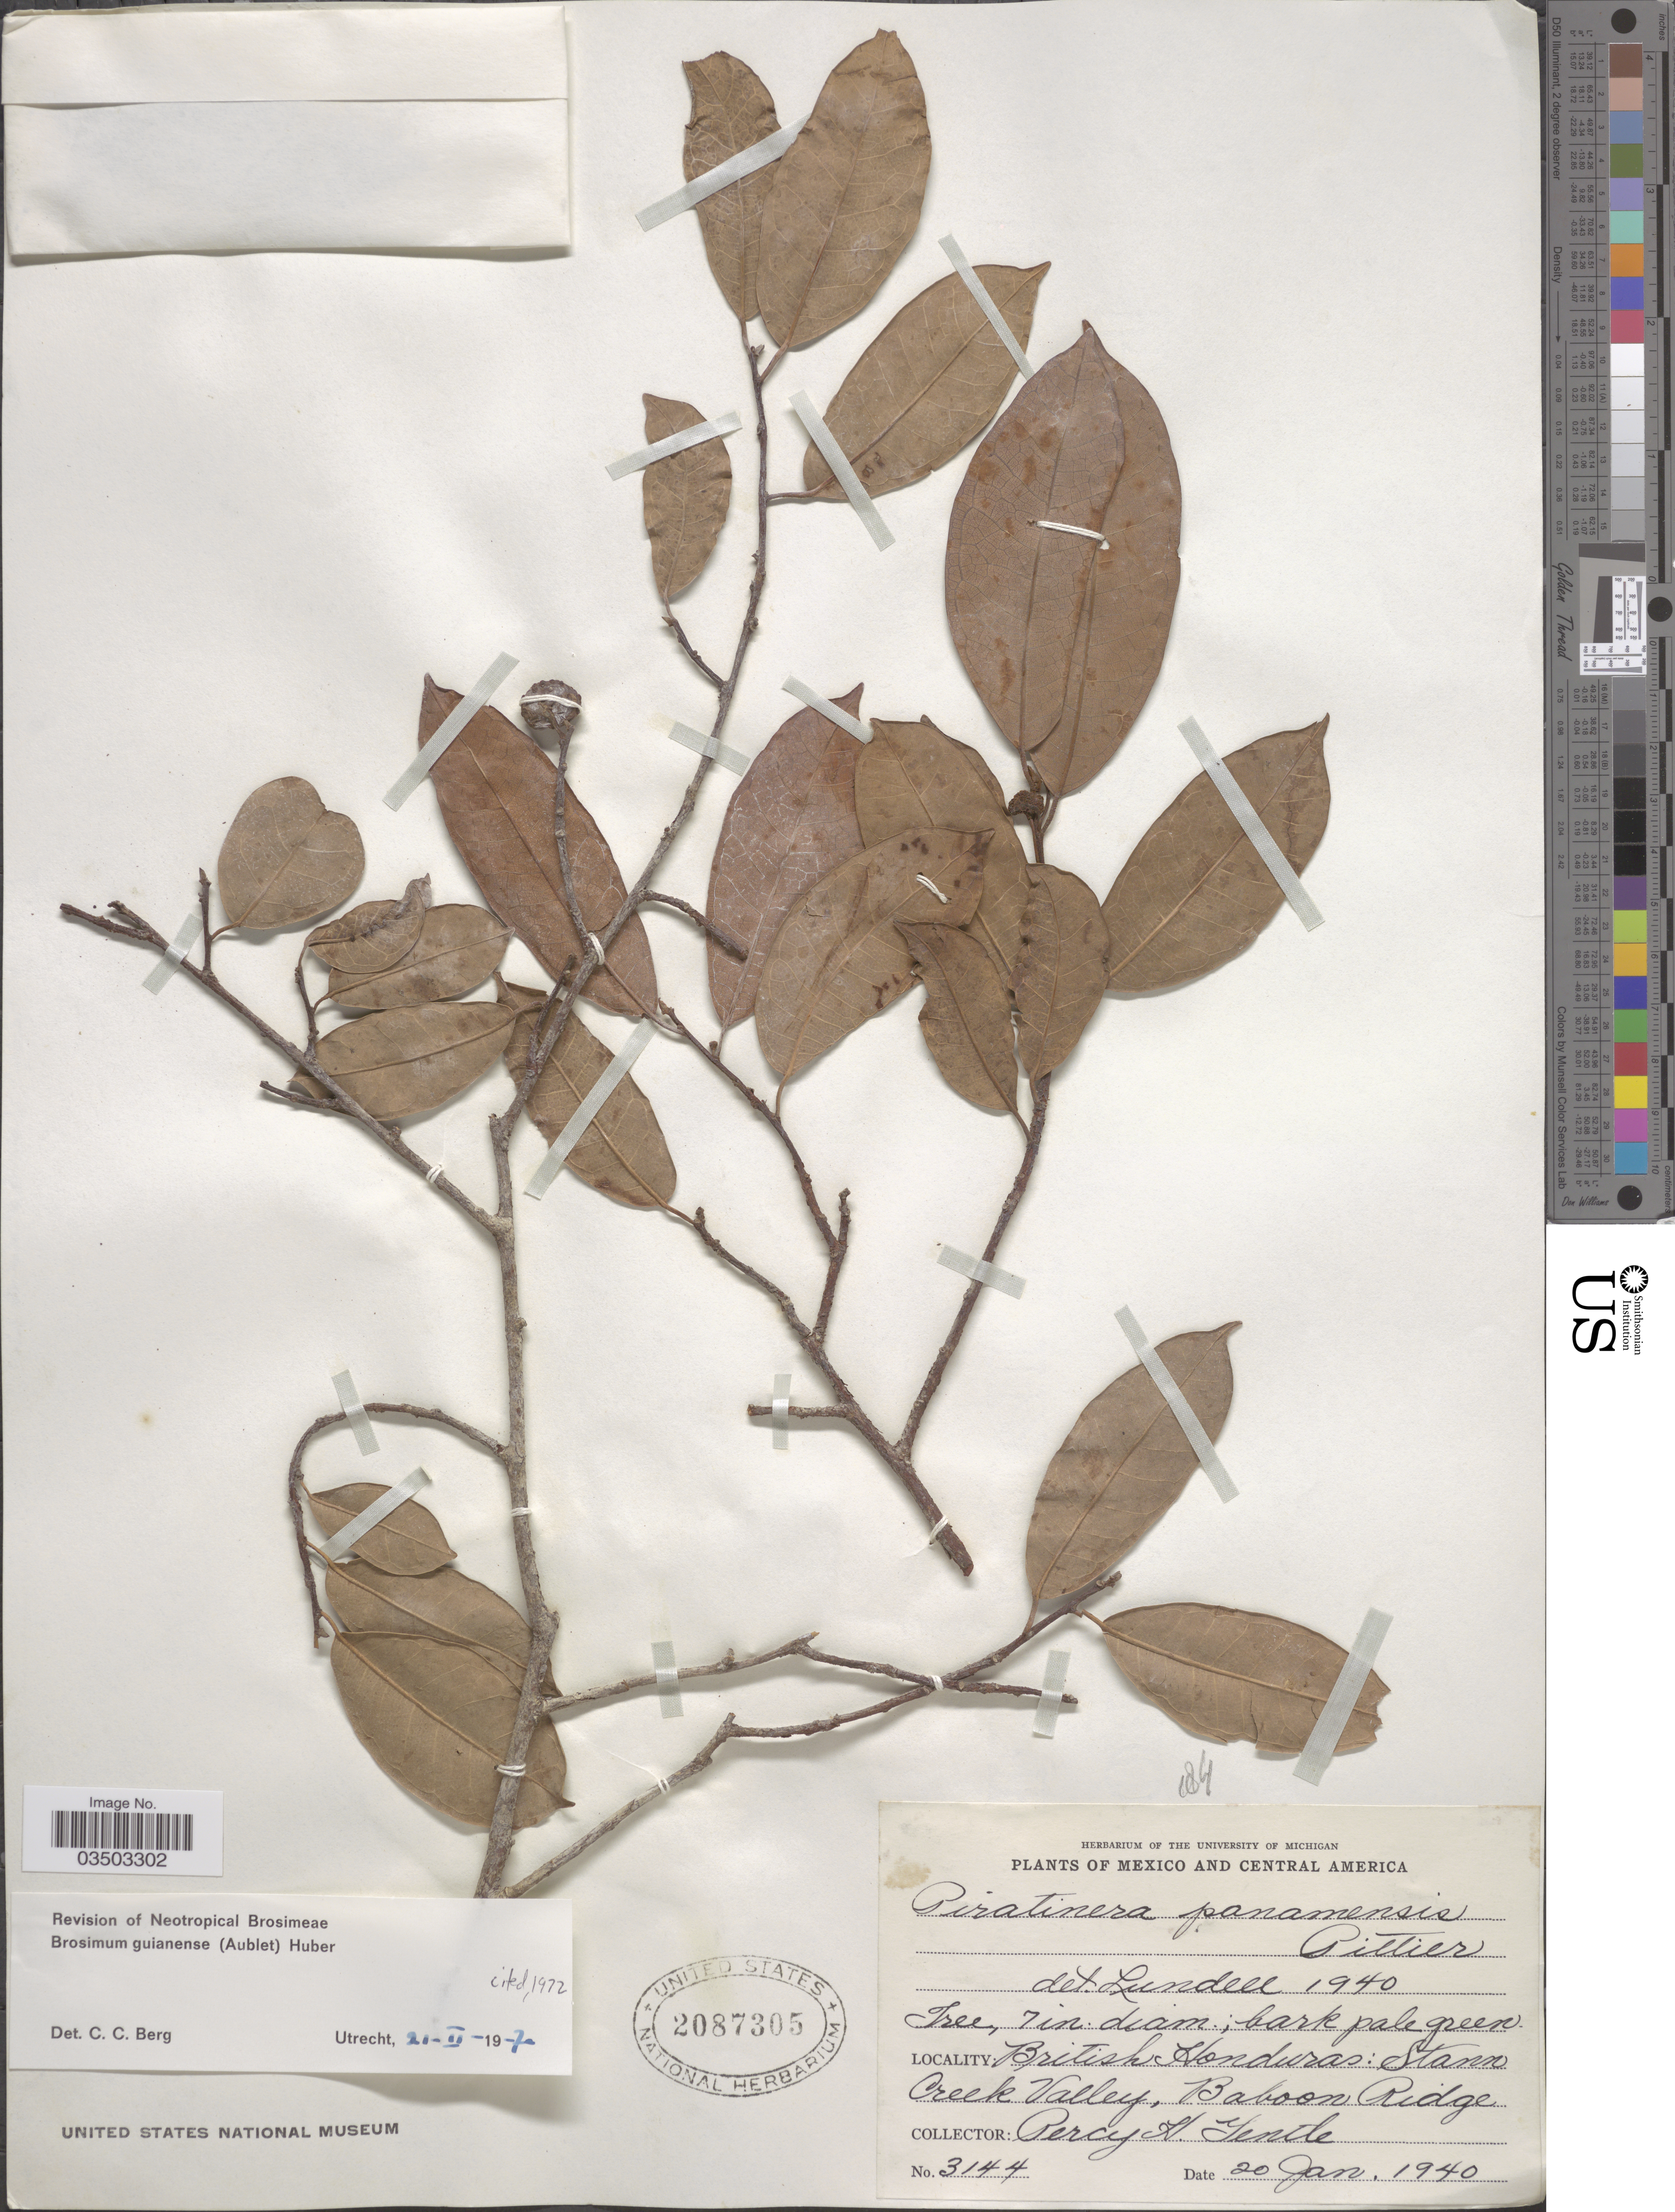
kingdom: Plantae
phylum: Tracheophyta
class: Magnoliopsida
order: Rosales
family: Moraceae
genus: Brosimum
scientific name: Brosimum guianense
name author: (Aubl.) Huber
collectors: P. H. Gentle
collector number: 3144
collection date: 1940-01-20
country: Belize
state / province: Stann Creek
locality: Mexico and Central America. British Honduras: Stann Creek Valley, Baboon Ridge.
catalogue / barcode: US 2087305